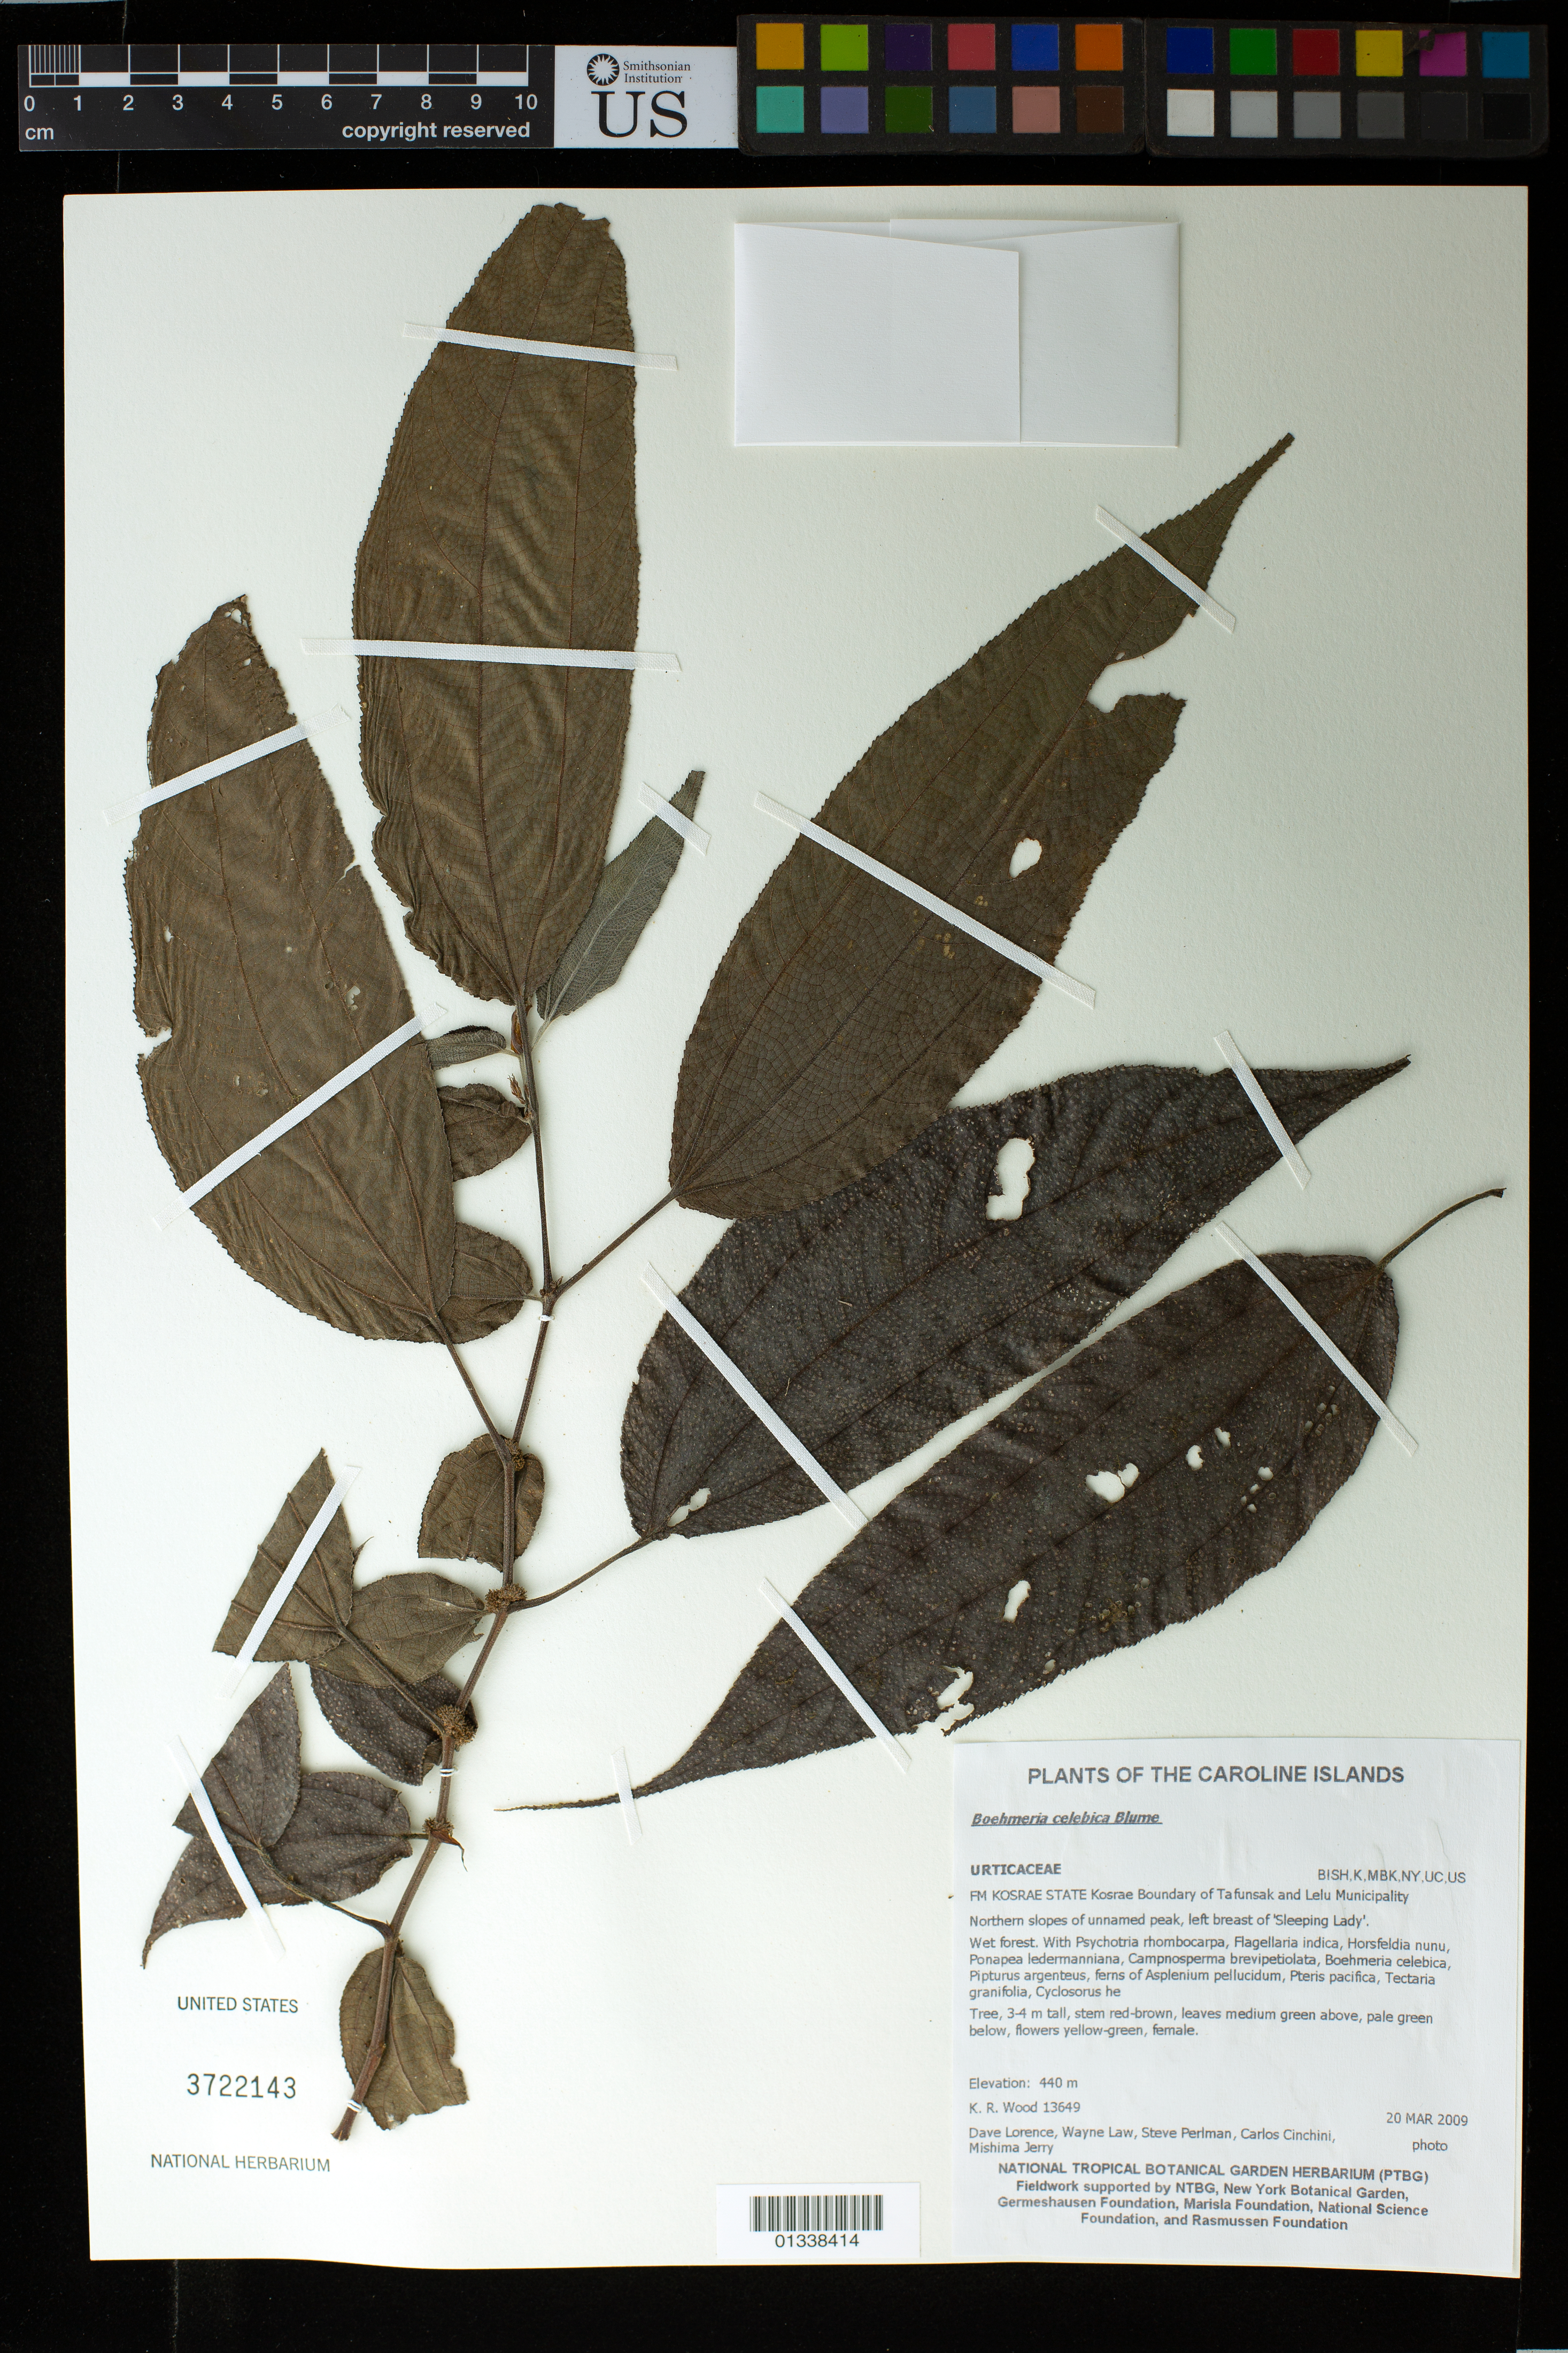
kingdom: Plantae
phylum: Tracheophyta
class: Magnoliopsida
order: Rosales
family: Urticaceae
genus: Boehmeria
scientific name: Boehmeria celebica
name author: Blume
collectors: K. R. Wood, D. Lorence, W. Law, S. P. Perlman, C. Cinchini & M. Jerry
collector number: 13649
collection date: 2009-03-20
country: Micronesia, Federated States of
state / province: Kosrae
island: Kosrae [Kusaie]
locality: Kosrae Boundary of Tafunsak and Lelu Municipality. Northern slopes of unnamed peak, left breast of 'Sleeping Lady'.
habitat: Wet forest.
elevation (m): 440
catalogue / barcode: US 3722143